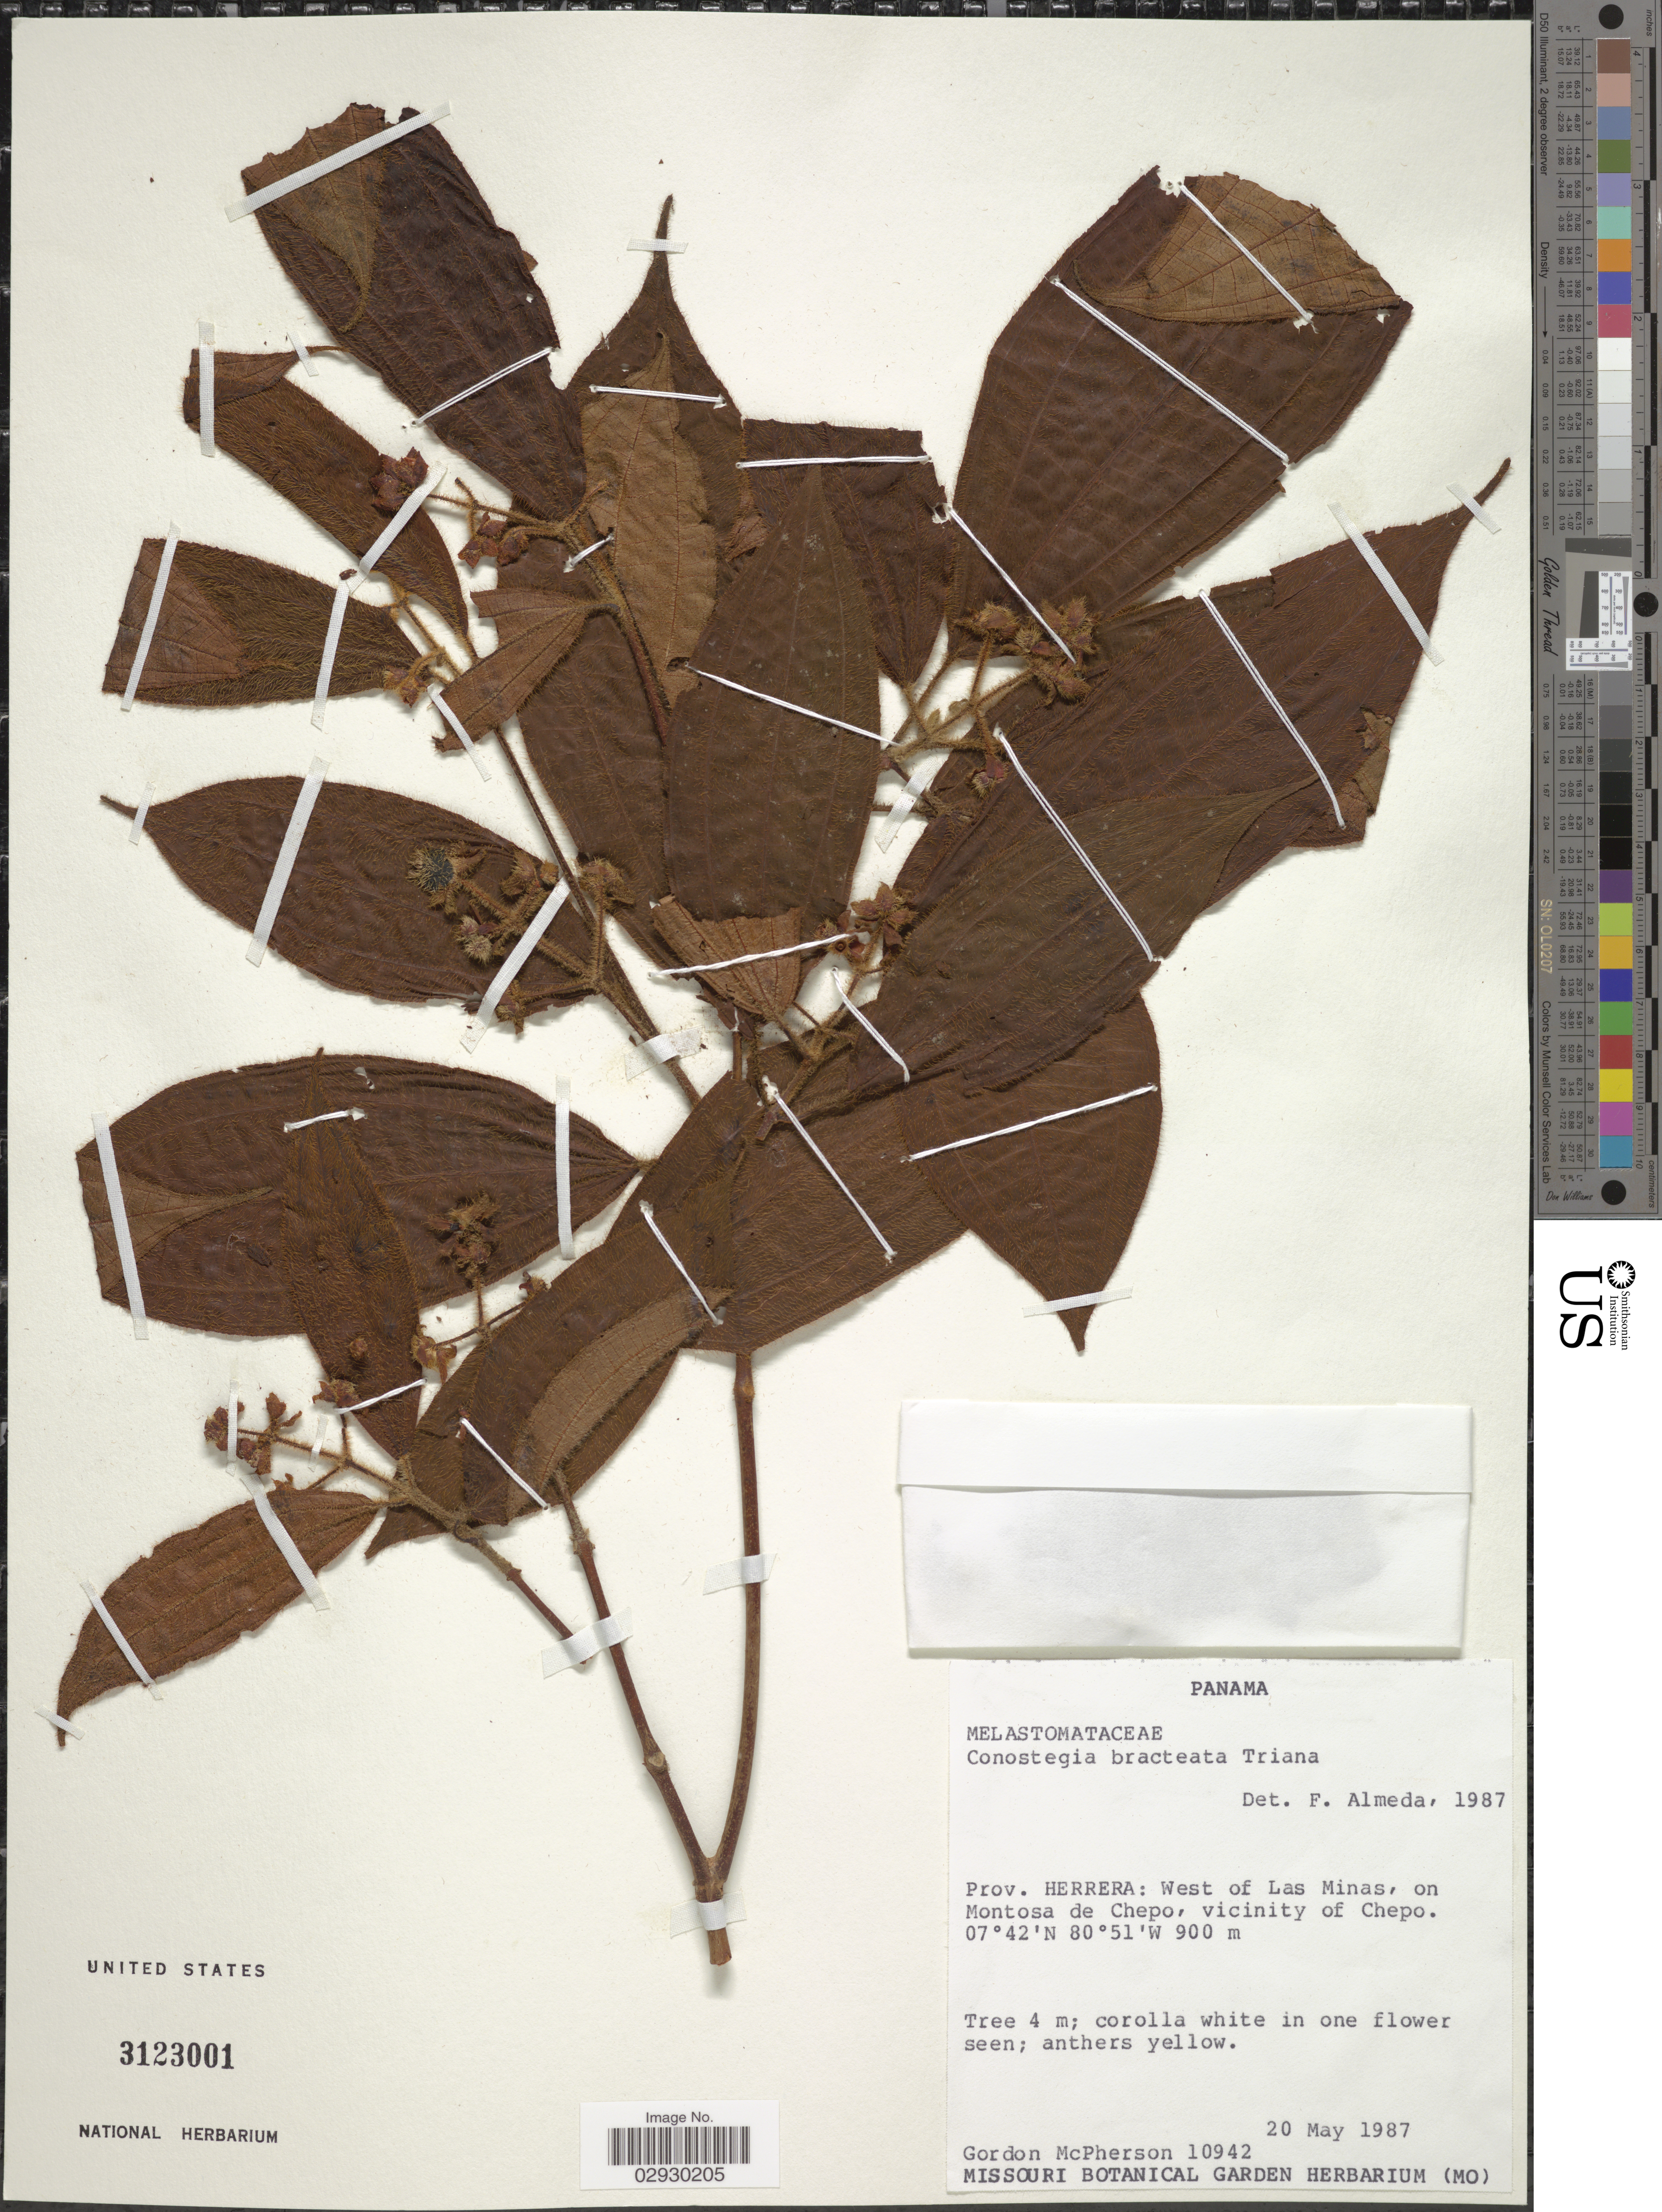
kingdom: Plantae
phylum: Tracheophyta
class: Magnoliopsida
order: Myrtales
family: Melastomataceae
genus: Conostegia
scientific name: Conostegia bracteata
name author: Triana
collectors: G. D. McPherson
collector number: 10942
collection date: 1987-05-20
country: Panama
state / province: Herrera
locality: West of Las Minas, on Montosa de Chepo, vicinity of Chepo.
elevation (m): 900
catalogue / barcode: US 3123001